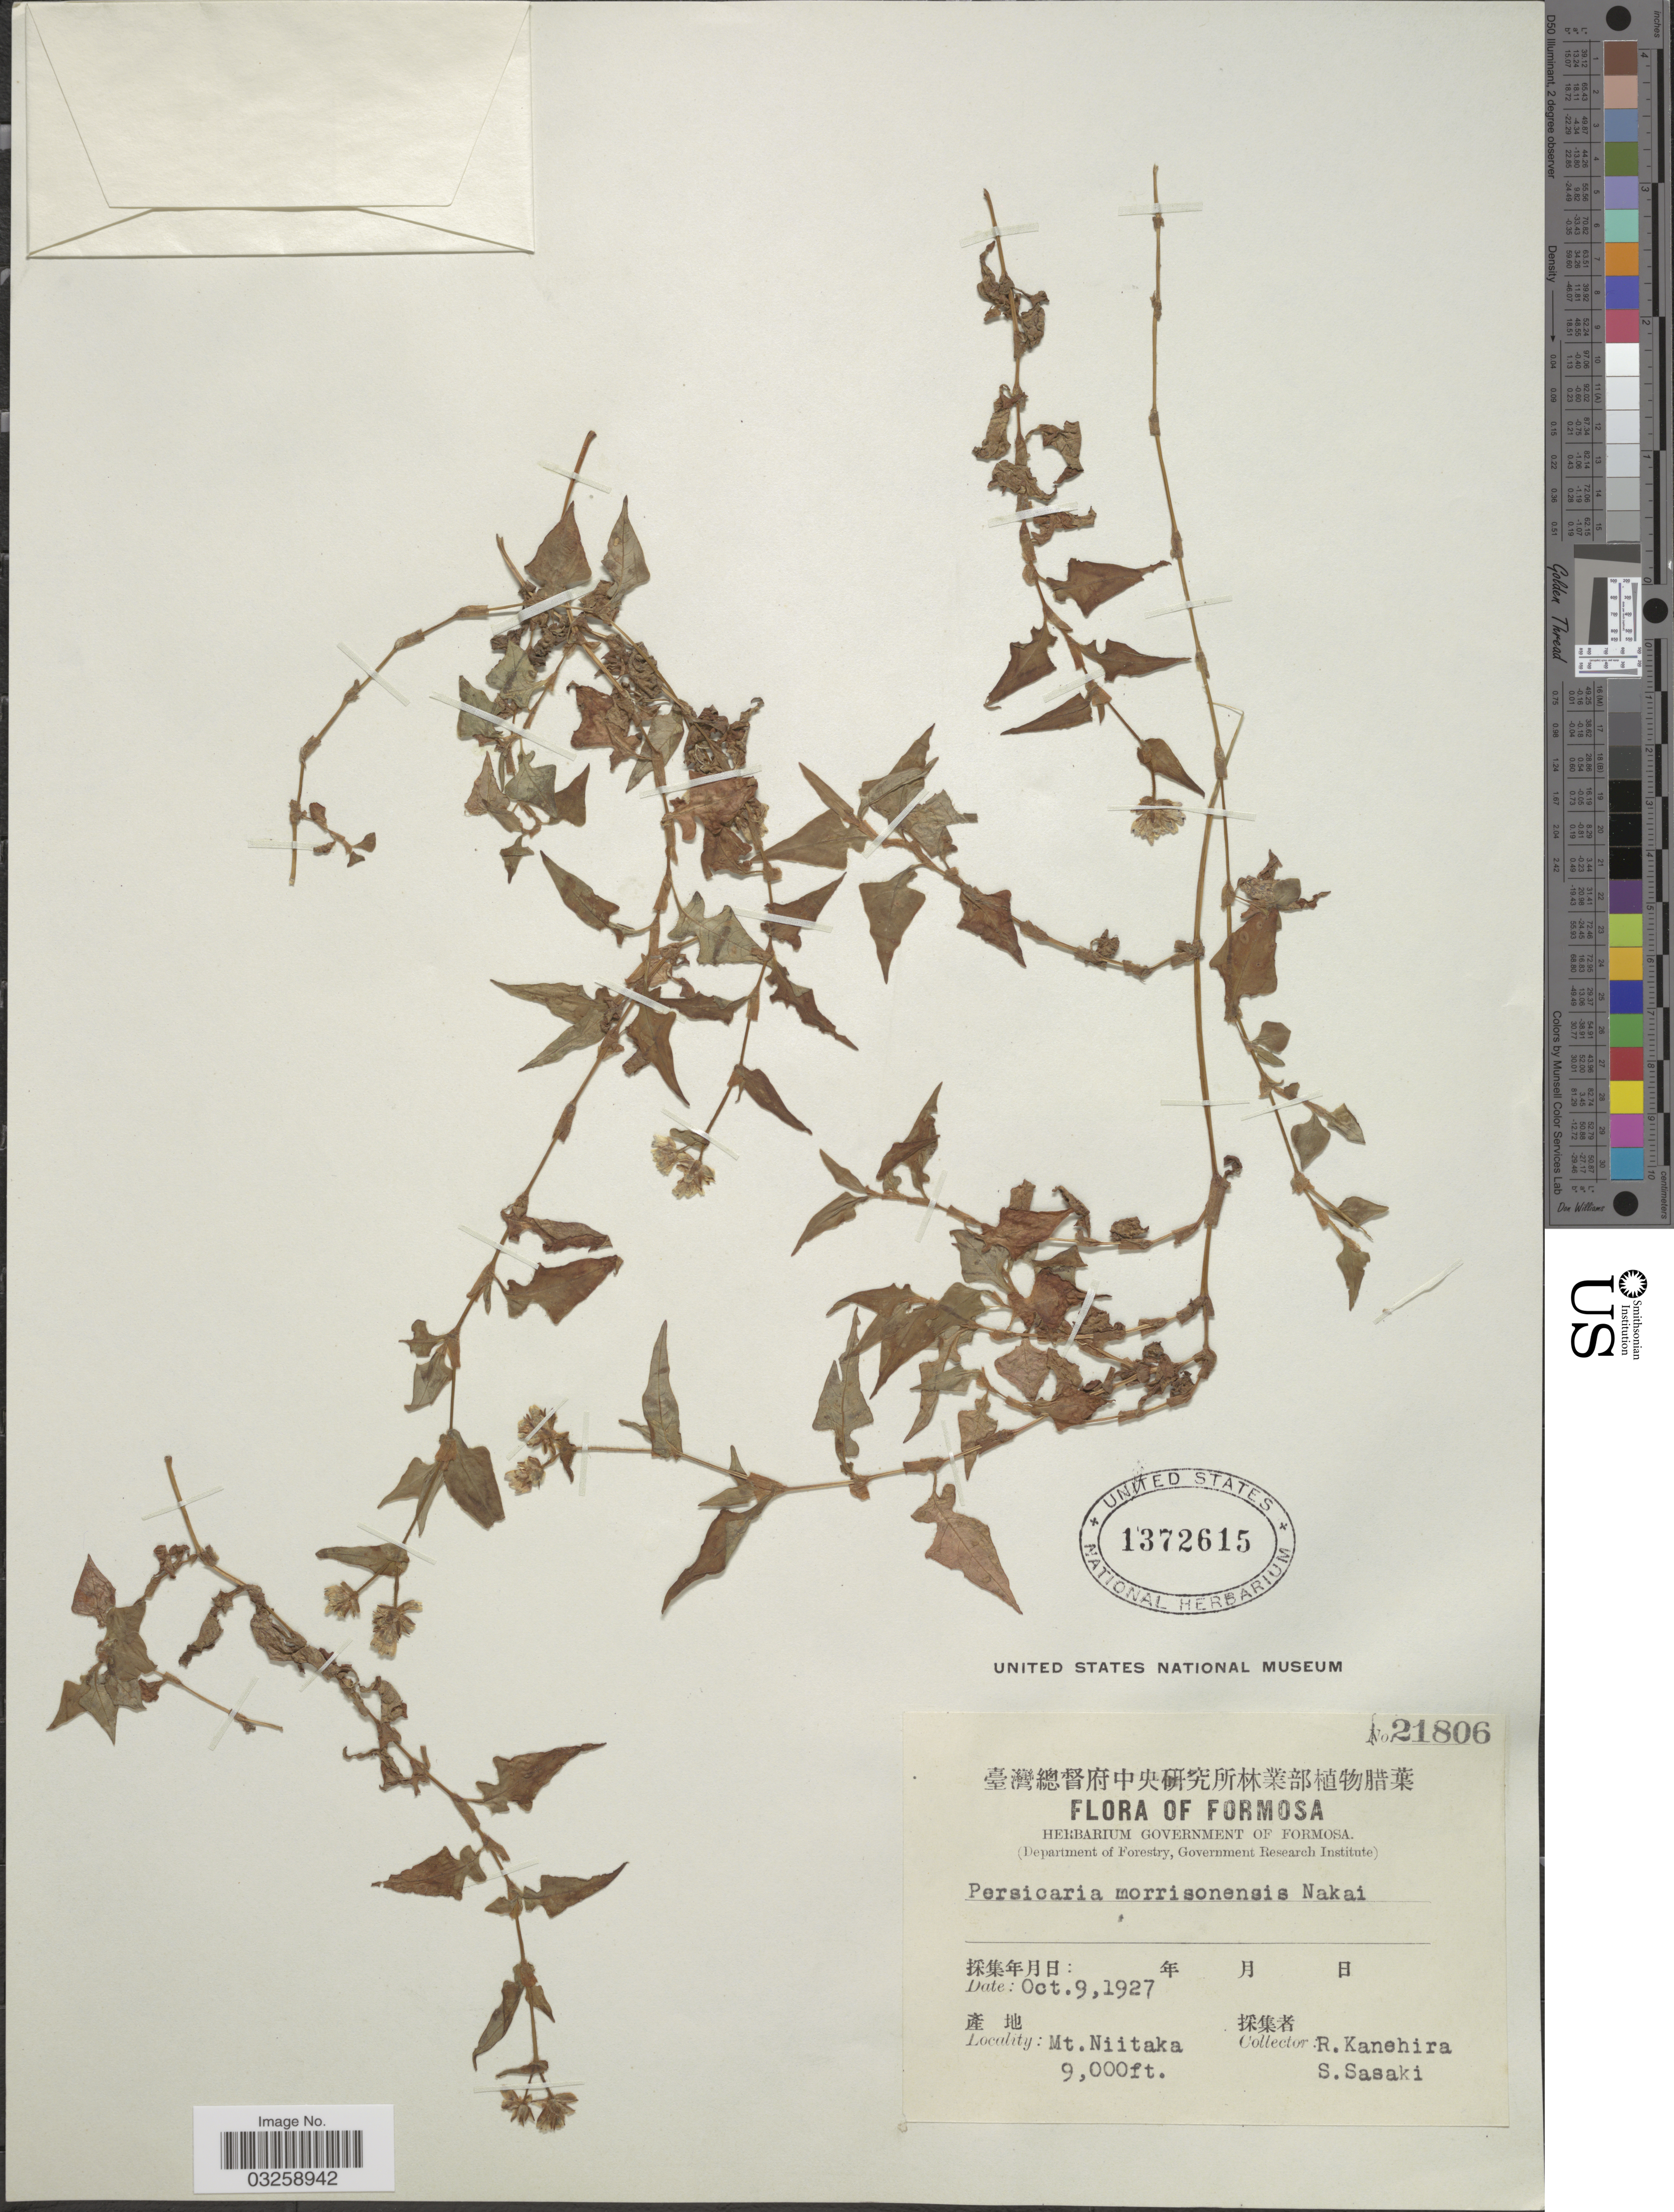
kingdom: Plantae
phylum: Tracheophyta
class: Magnoliopsida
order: Caryophyllales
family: Polygonaceae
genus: Polygonum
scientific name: Polygonum morrisonense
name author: Hayata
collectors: R. Kanehira & S. Sasaki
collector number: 21806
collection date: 1927-10-09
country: Taiwan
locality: Formosa. Mt. Niitaka.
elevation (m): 2743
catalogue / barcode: US 1372615